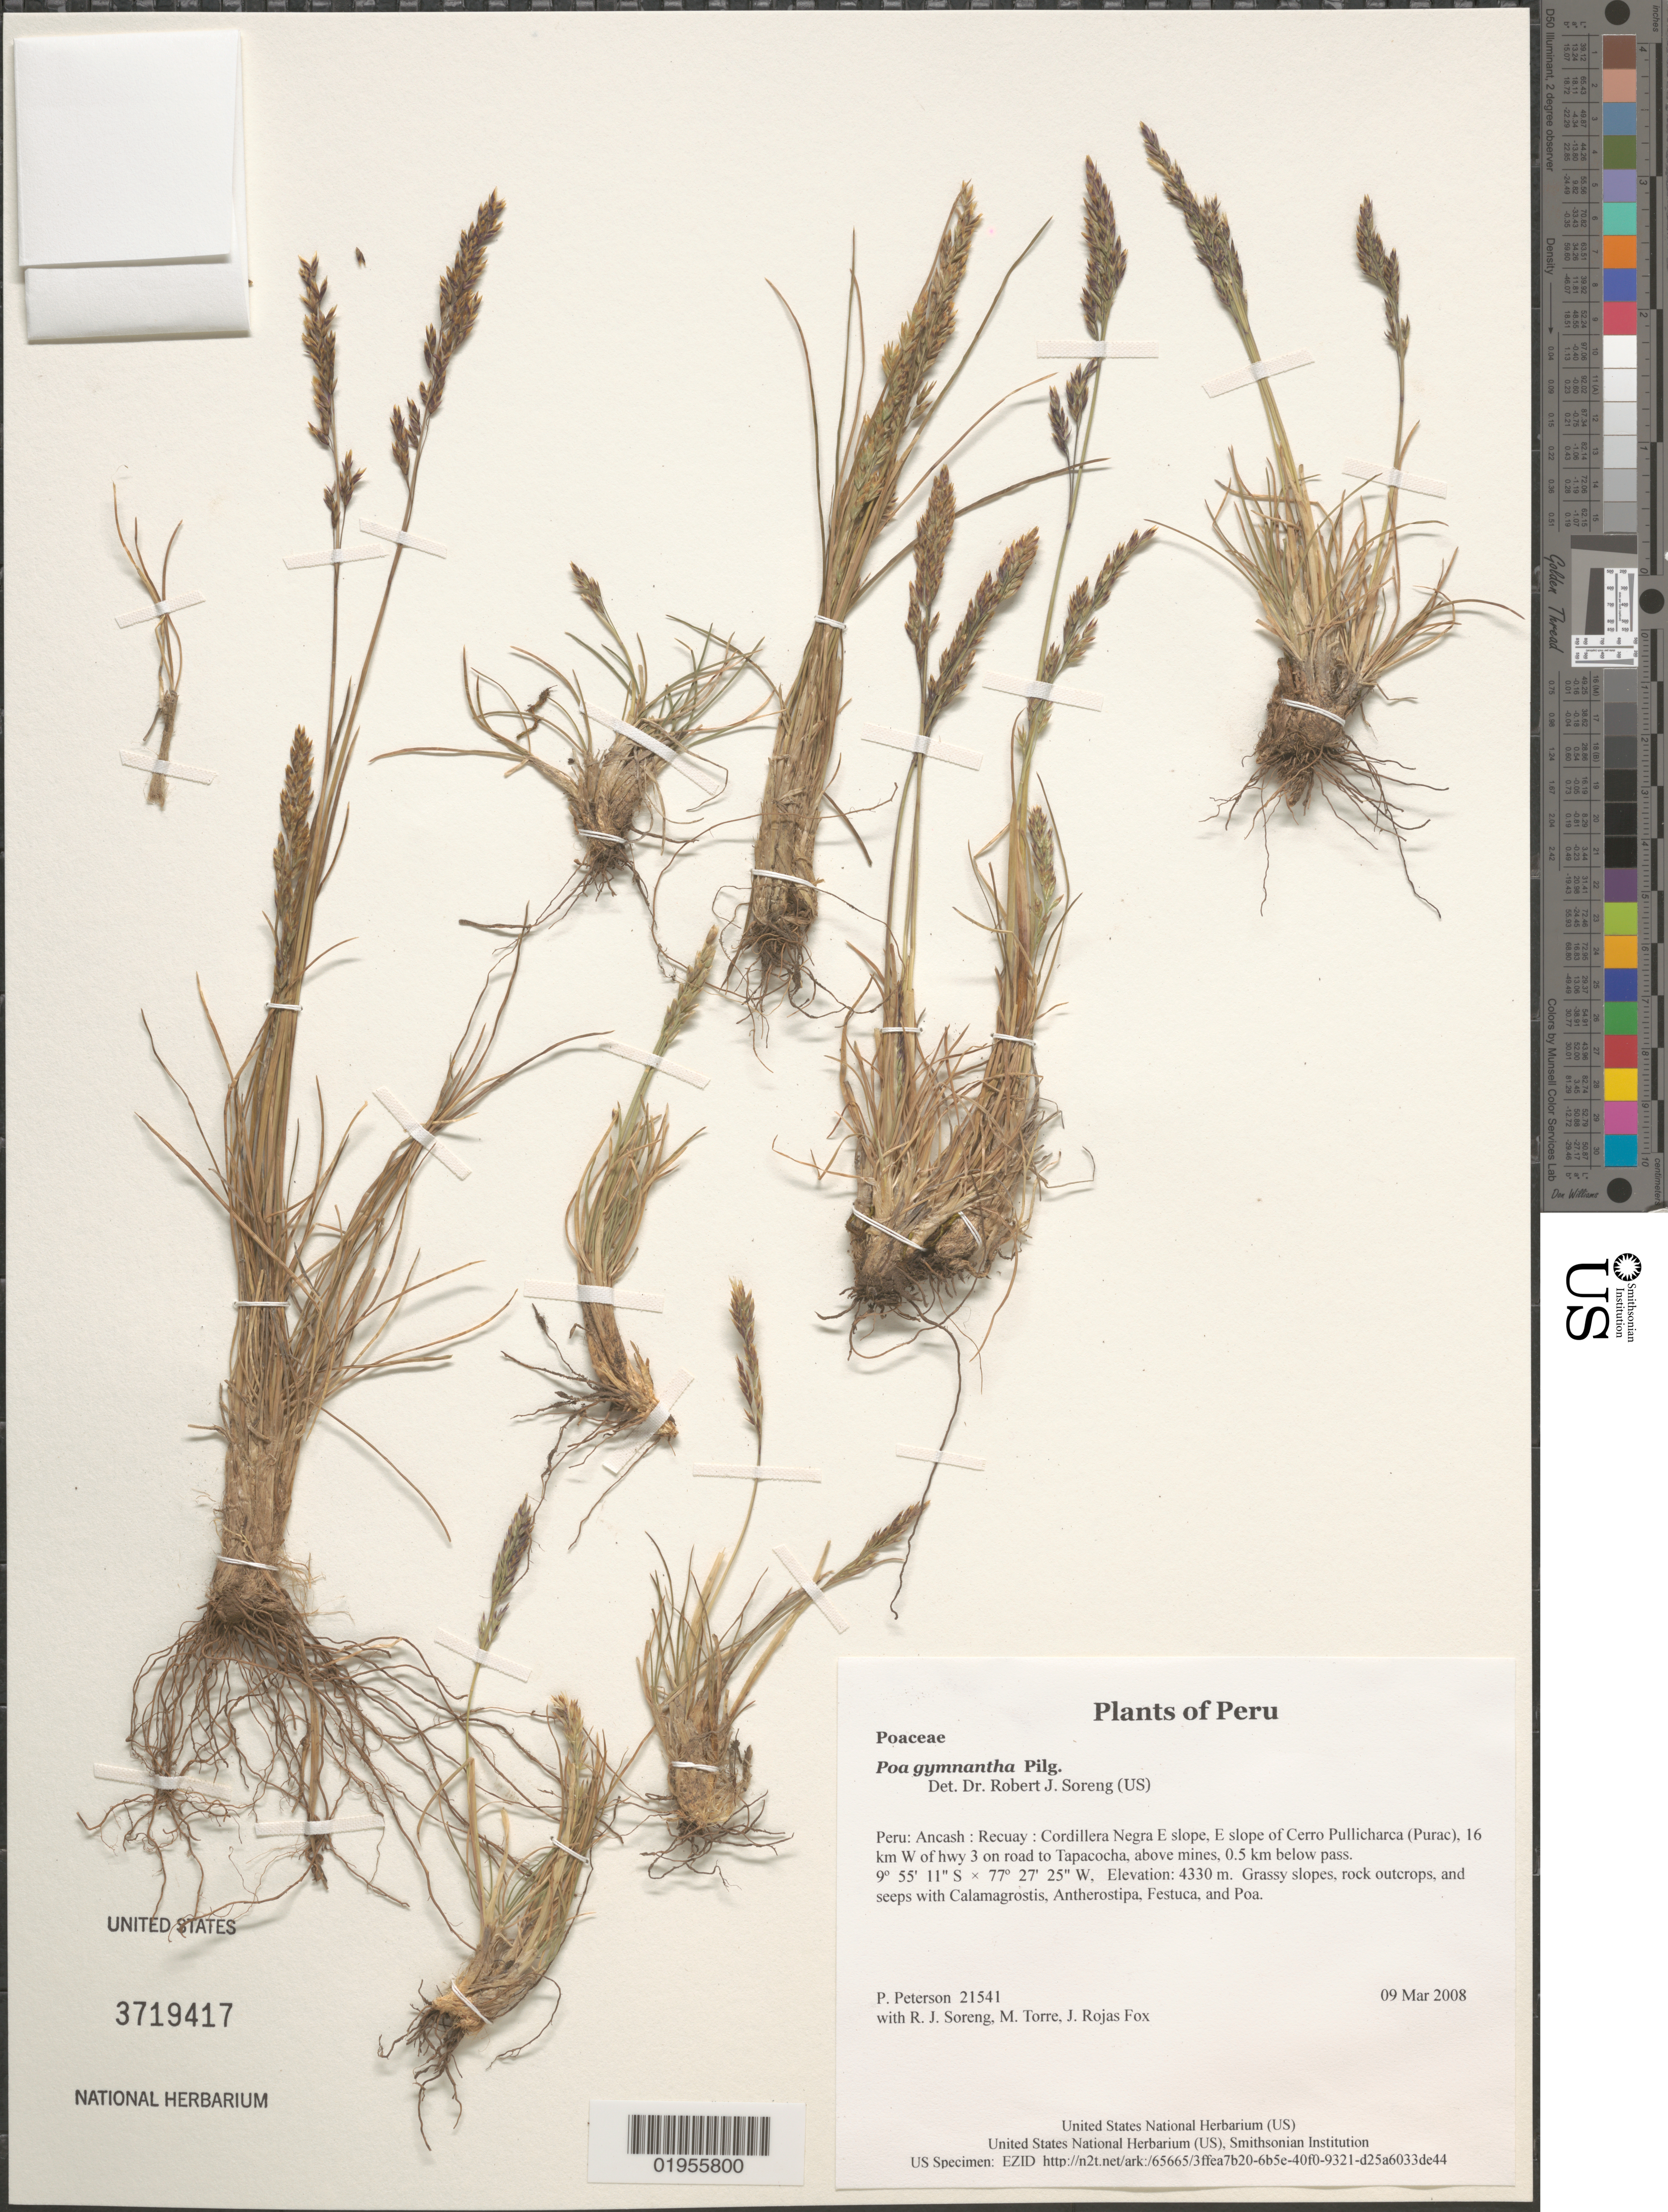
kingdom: Plantae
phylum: Tracheophyta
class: Liliopsida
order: Poales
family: Poaceae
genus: Poa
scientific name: Poa gymnantha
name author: Pilg.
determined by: Soreng, Robert J., Research Associate (BOT), Smithsonian Institution - National Museum of Natural History (UNITED STATES)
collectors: P. M. Peterson, R. J. Soreng, M. Torre & J. Rojas Fox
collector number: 21541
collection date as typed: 09 Mar 2008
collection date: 2008-03-09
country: Peru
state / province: Ancash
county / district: Recuay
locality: Cordillera Negra E slope, E slope of Cerro Pullicharca (Purac), 16 km W of hwy 3 on road to Tapacocha, above mines, 0.5 km below pass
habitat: Grassy slopes, rock outcrops, and seeps with Calamagrostis, Antherostipa, Festuca, and Poa.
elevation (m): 4330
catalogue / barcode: US 3719417